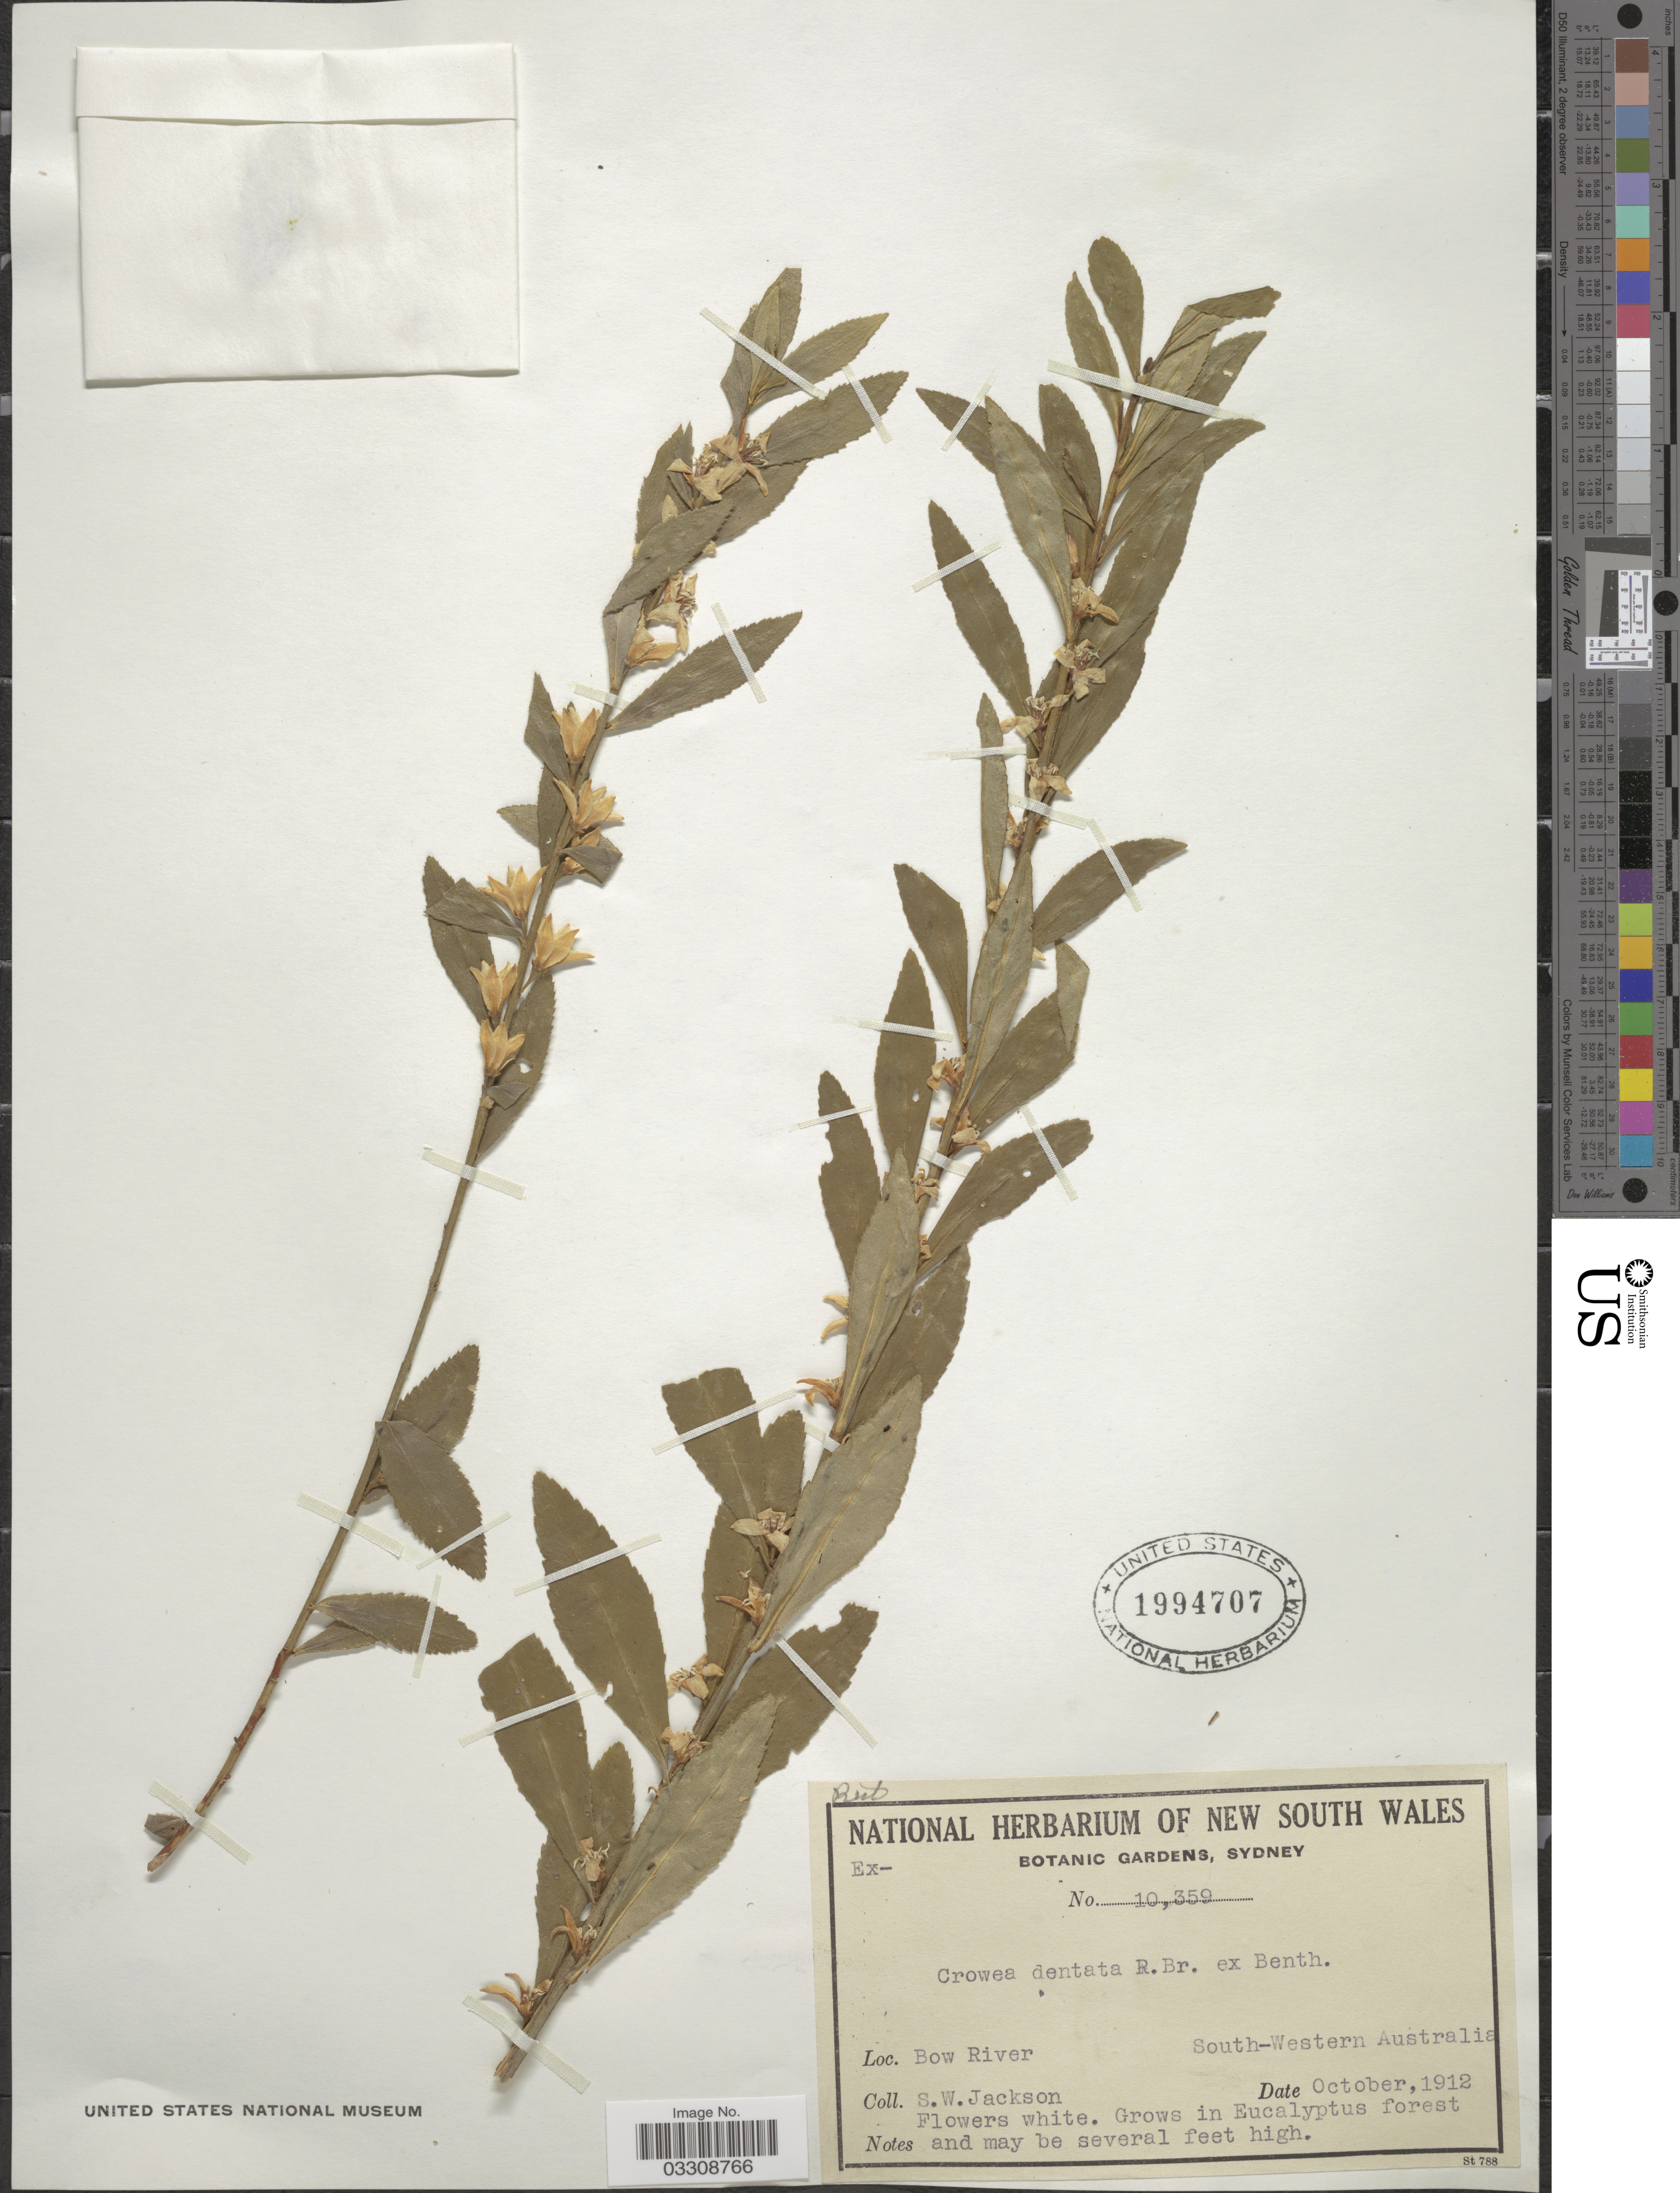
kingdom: Plantae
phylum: Tracheophyta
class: Magnoliopsida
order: Sapindales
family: Rutaceae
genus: Crowea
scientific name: Crowea dentata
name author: R. Br. ex Benth.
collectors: Jackson, S. W.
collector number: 10359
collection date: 1912-10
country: Australia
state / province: New South Wales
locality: Bow River, South-Western Australia.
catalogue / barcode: US 1994707